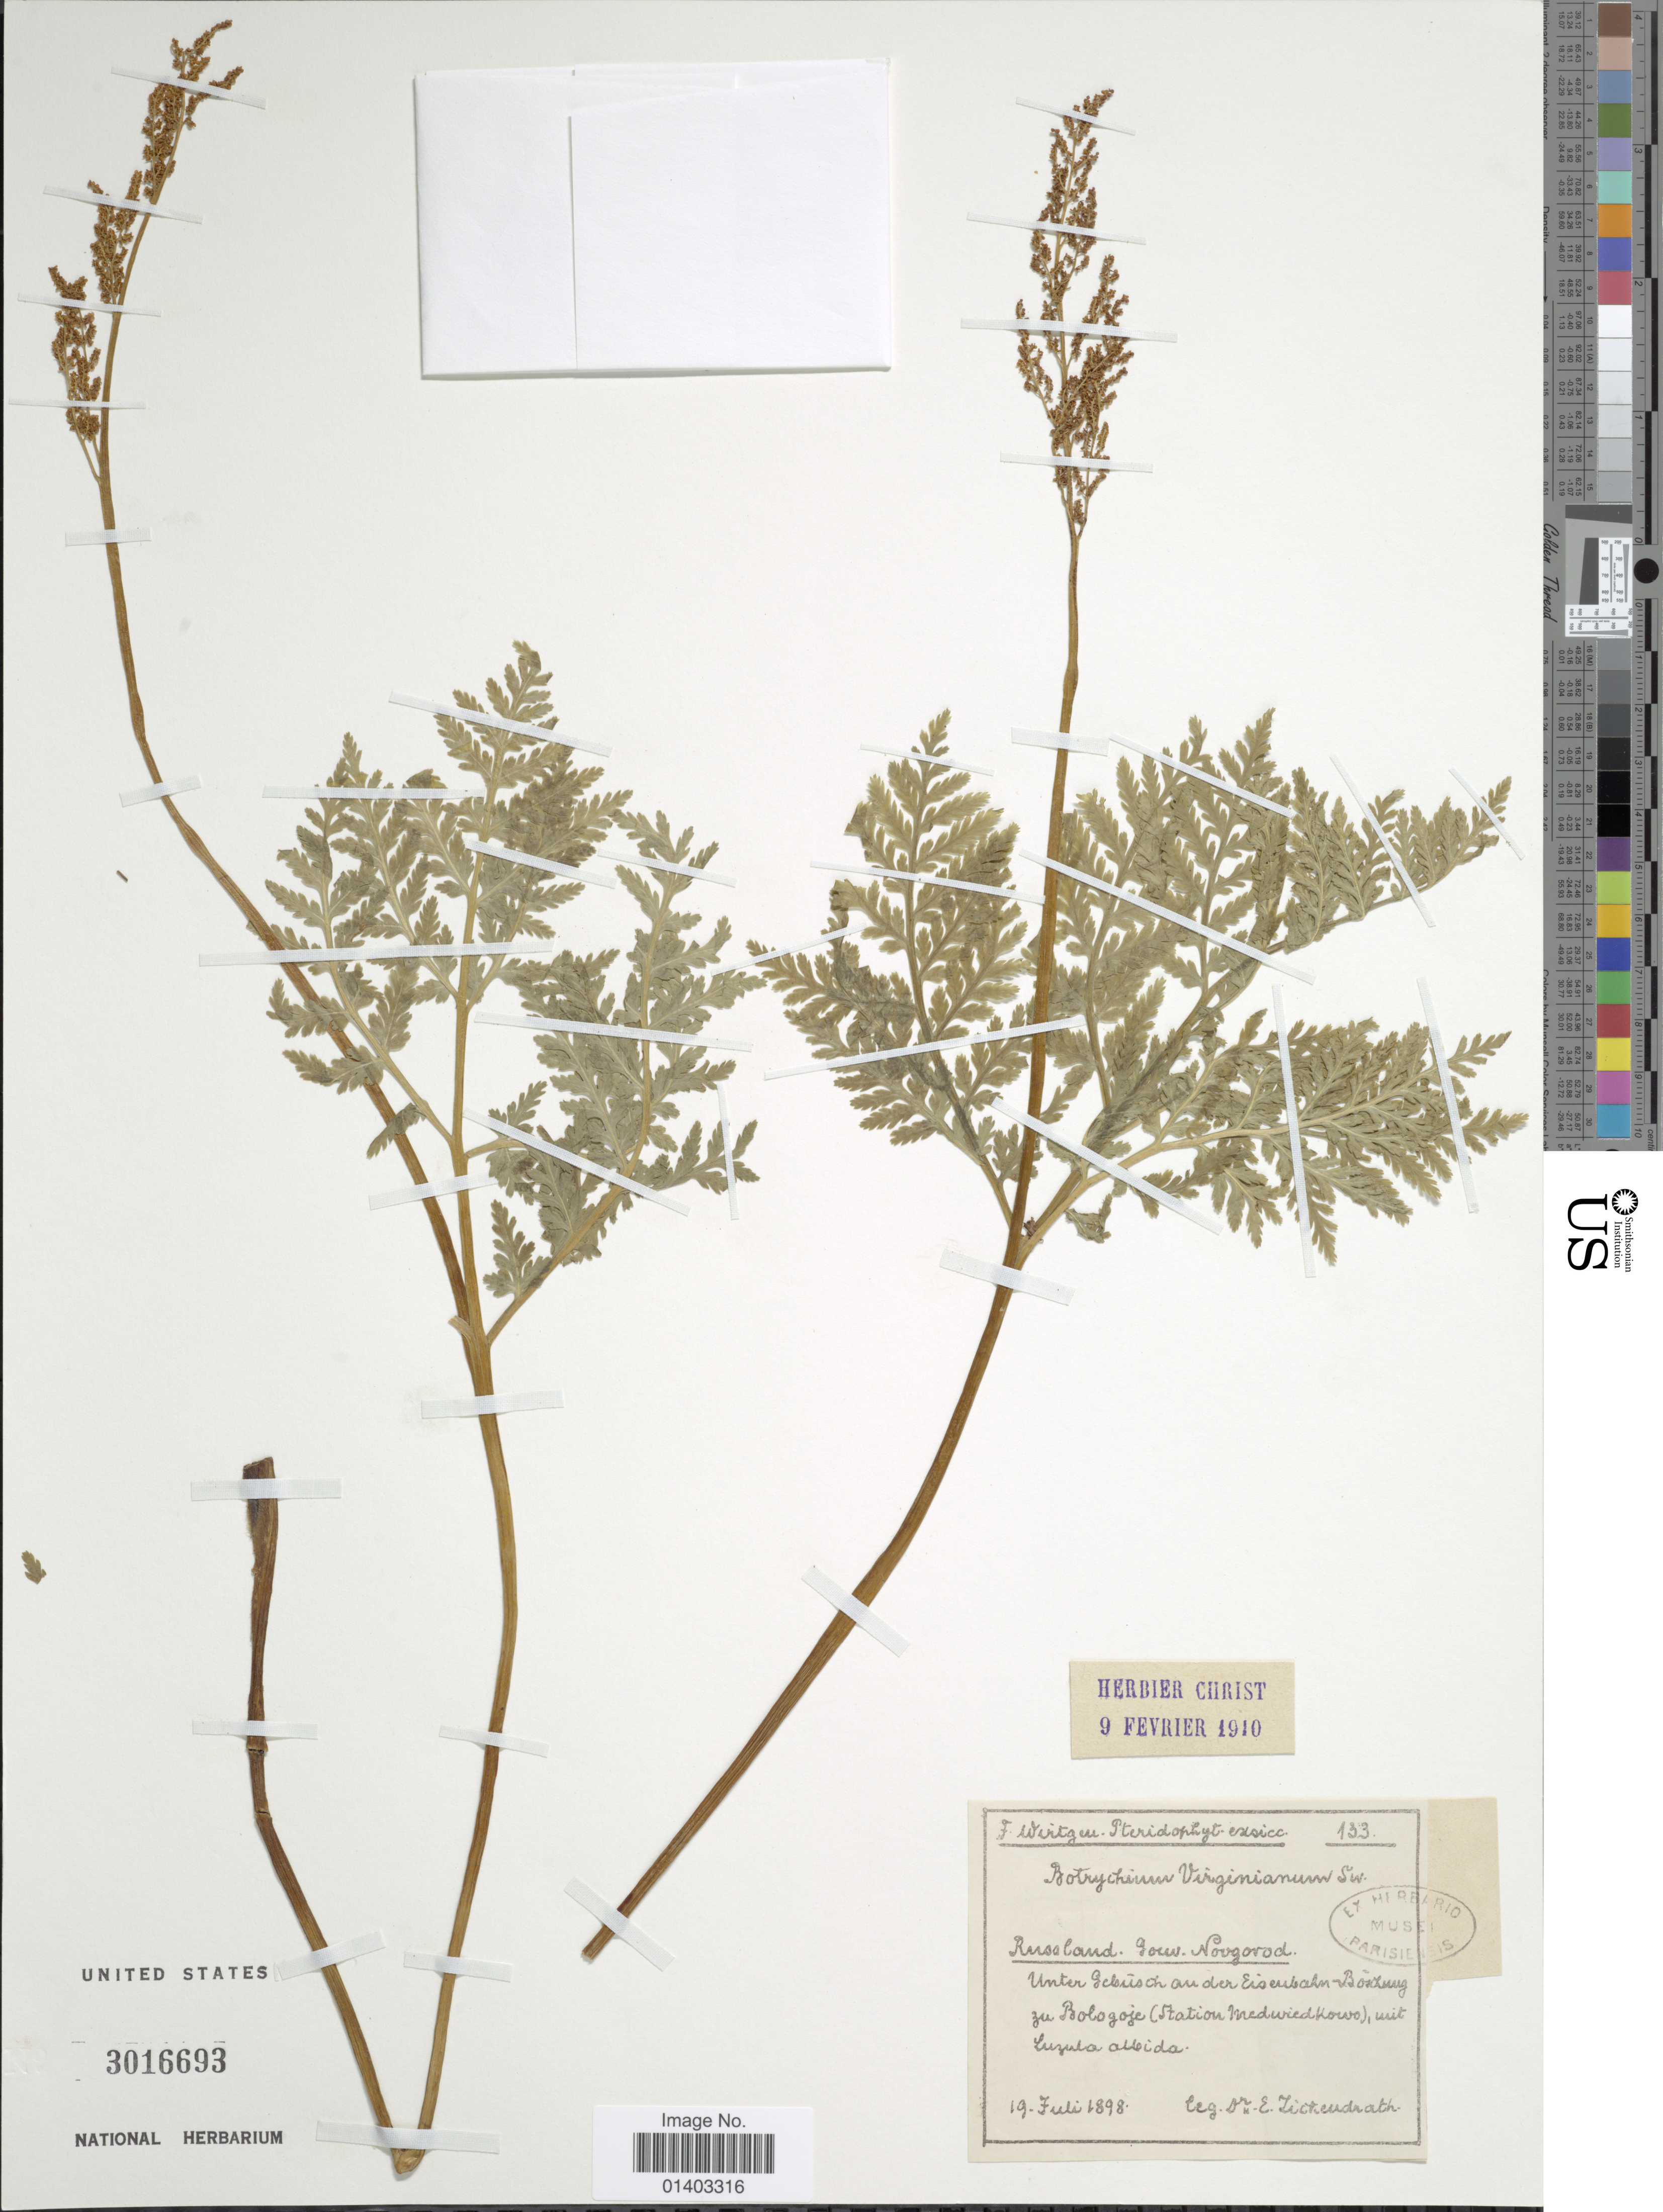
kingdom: Plantae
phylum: Tracheophyta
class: Polypodiopsida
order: Ophioglossales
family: Ophioglossaceae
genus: Botrychium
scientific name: Botrychium virginianum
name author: (L.) Sw.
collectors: E. Zickendrath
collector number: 133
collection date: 1898-07-19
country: Russian Federation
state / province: Novgorod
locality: Unter gebüsch an der Eisenbach-Box[illegible text] zu Bologoje (Station Medewiedkowo), [illegible text]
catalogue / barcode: US 3016693